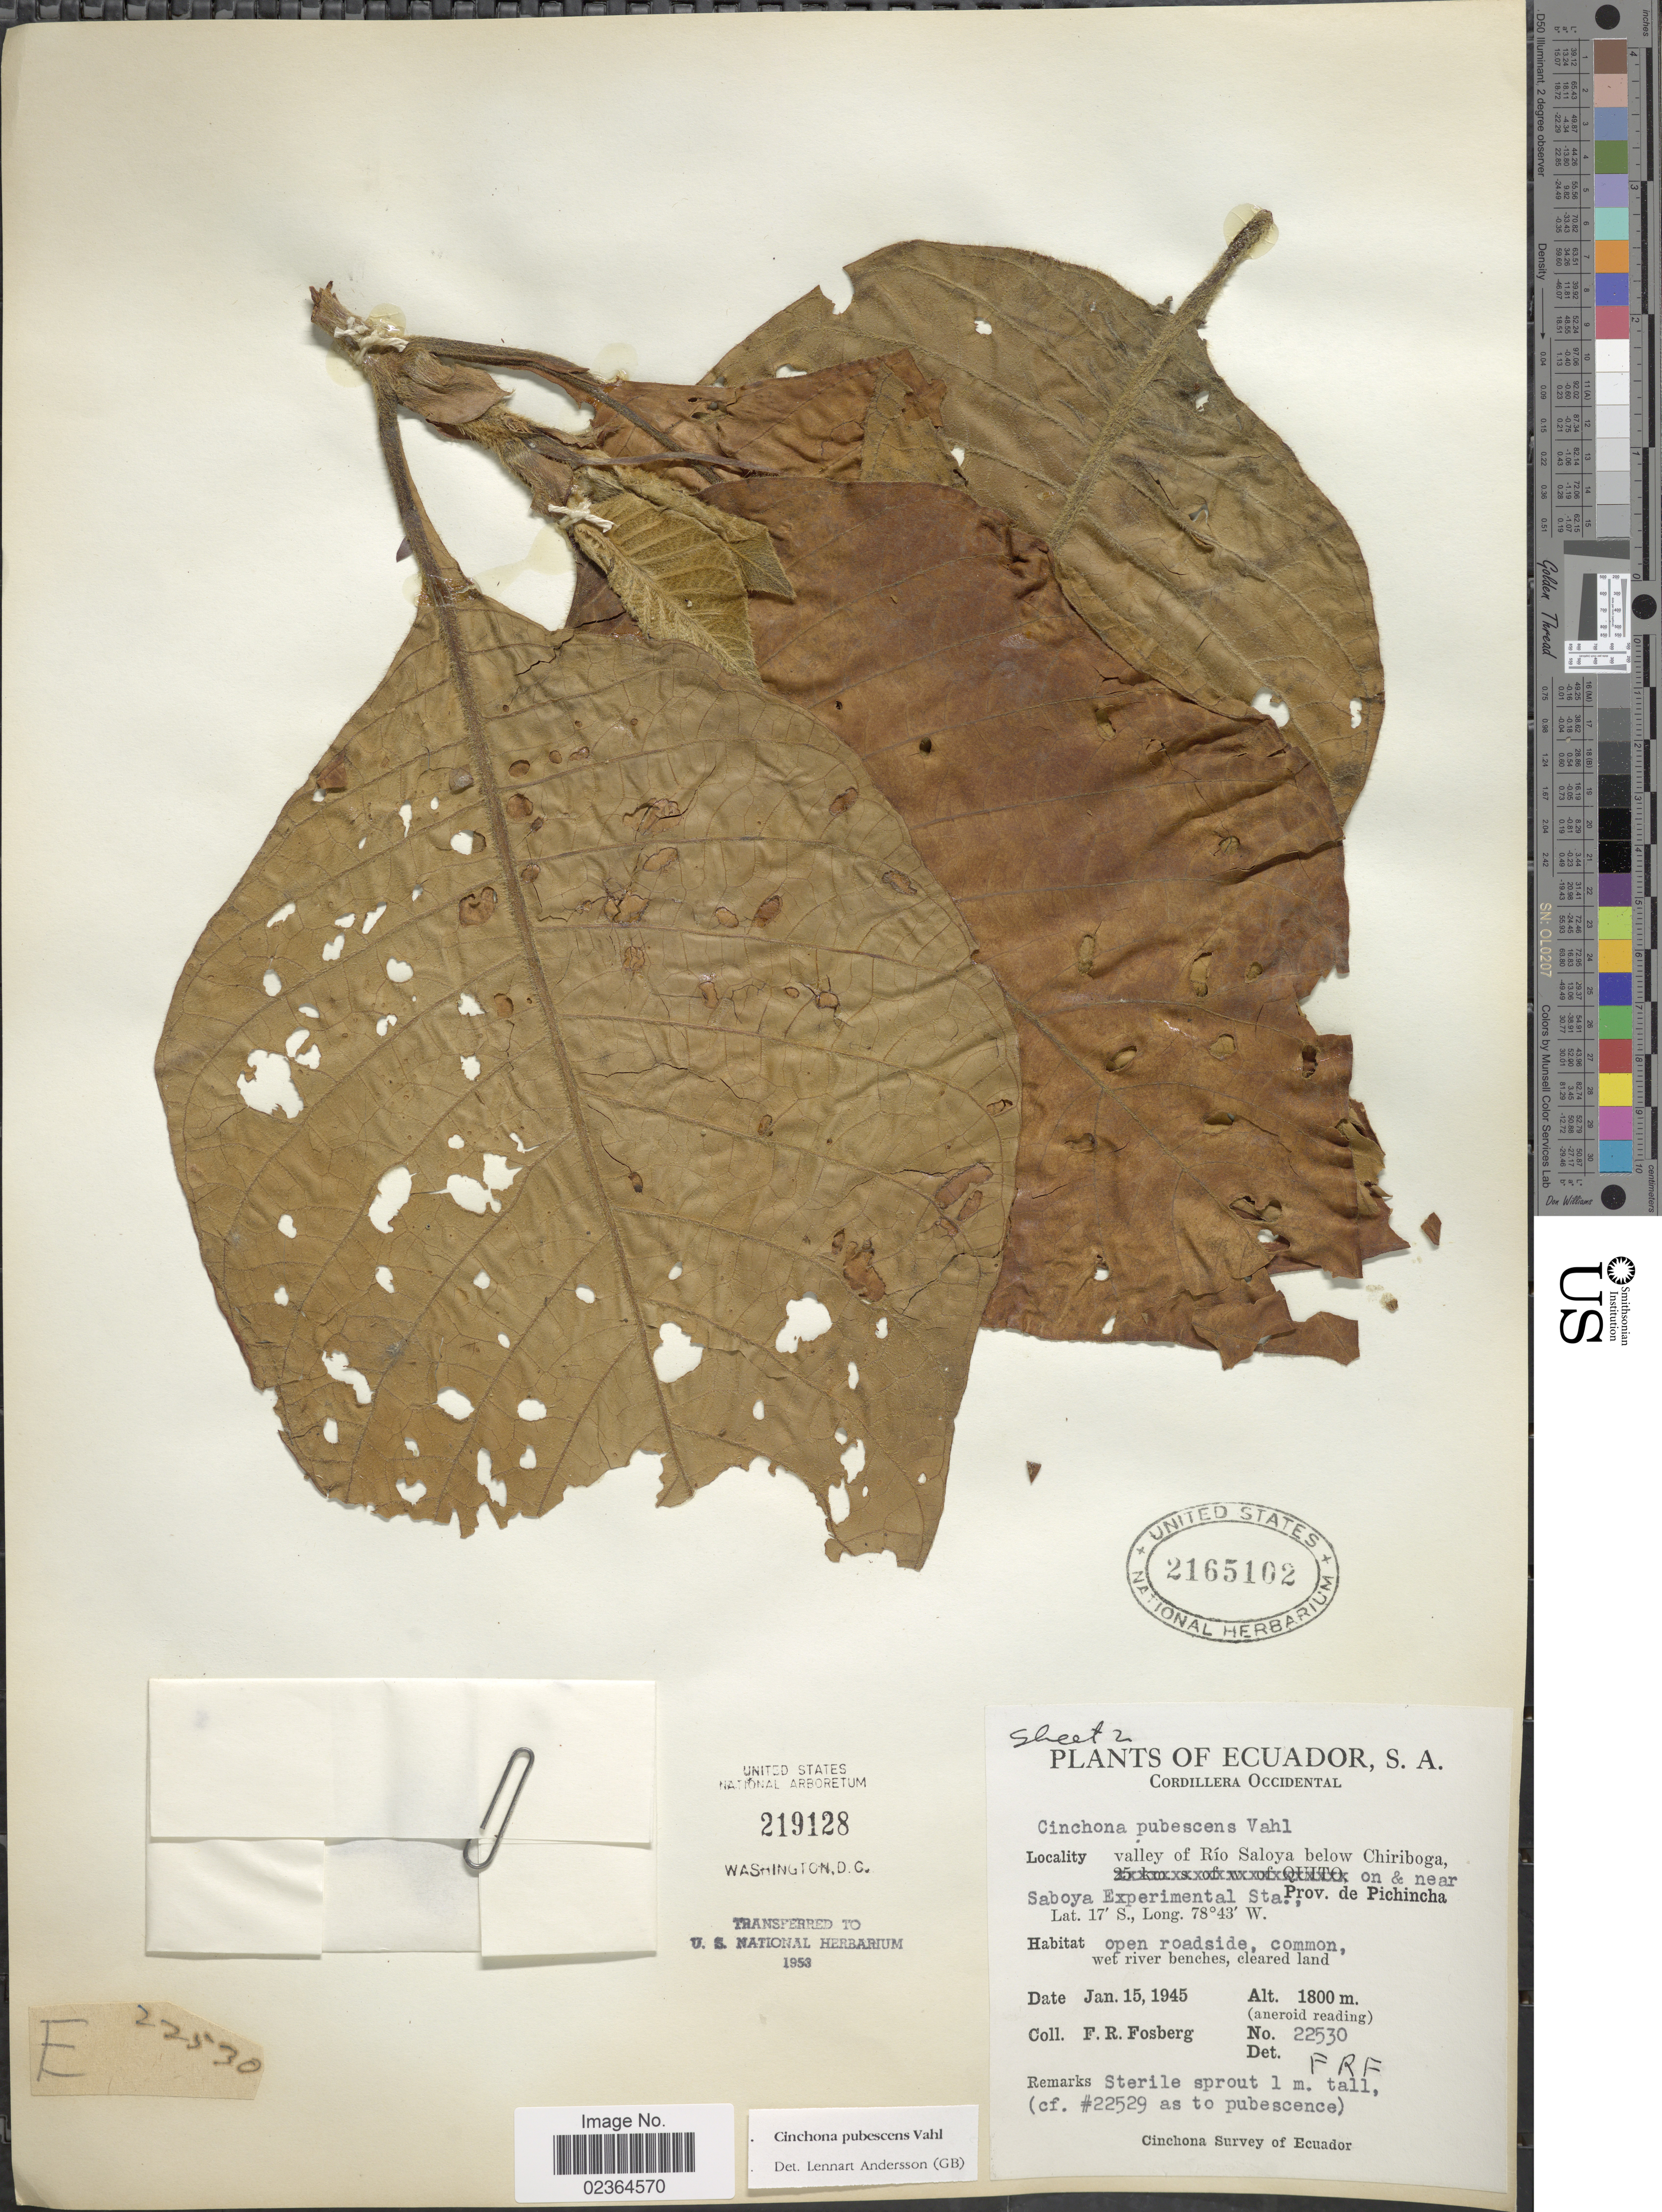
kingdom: Plantae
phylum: Tracheophyta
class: Magnoliopsida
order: Gentianales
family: Rubiaceae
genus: Cinchona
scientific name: Cinchona pubescens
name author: Vahl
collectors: F. R. Fosberg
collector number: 22530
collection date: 1945-01-15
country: Ecuador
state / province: Pichincha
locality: Cordillera Occidental. valley of Río Saloya below Chiriboga, on & near Saboya Experimental Sta.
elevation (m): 1800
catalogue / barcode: US 2165102